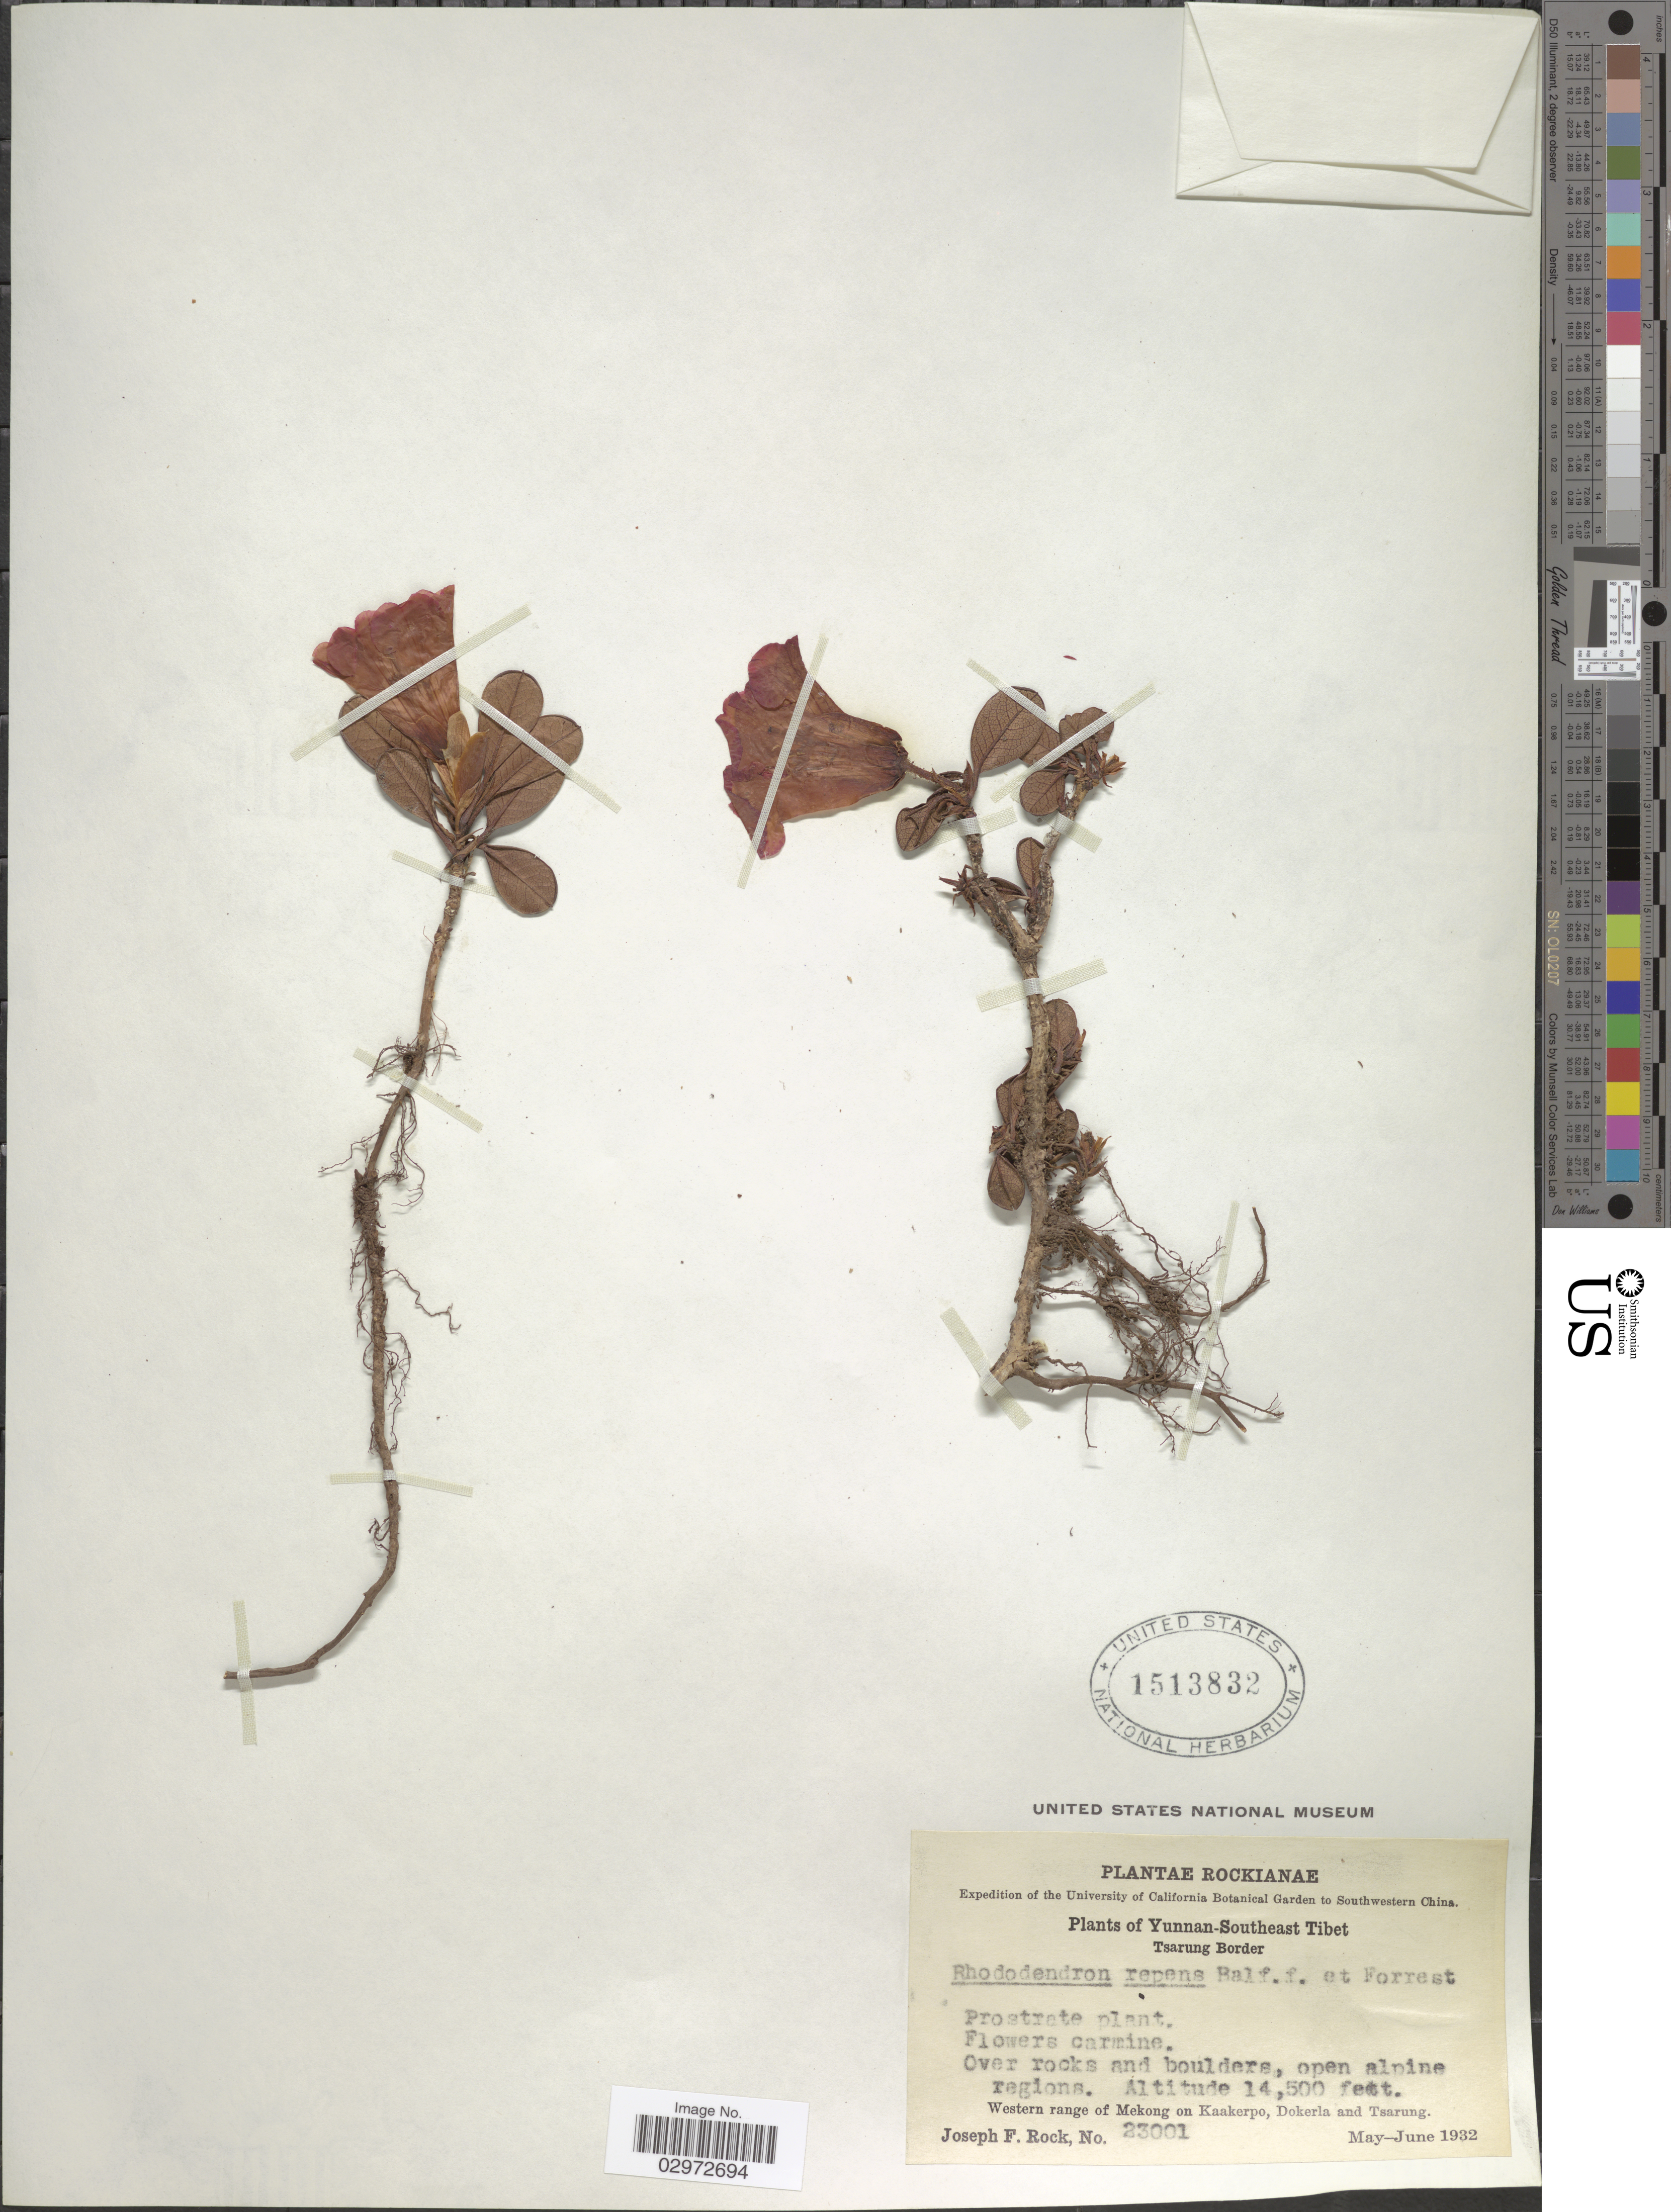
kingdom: Plantae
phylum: Tracheophyta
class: Magnoliopsida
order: Ericales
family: Ericaceae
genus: Rhododendron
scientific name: Rhododendron repens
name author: Balf. f. & Forrest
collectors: J. F. Rock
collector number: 23001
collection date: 1932-05/1932-06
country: China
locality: Yunnan-Southeast Tibet. Tsarung Border. Western range of Mekong on Kaakerpo, Dokerla and Tsarung.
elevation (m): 4420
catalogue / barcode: US 1513832